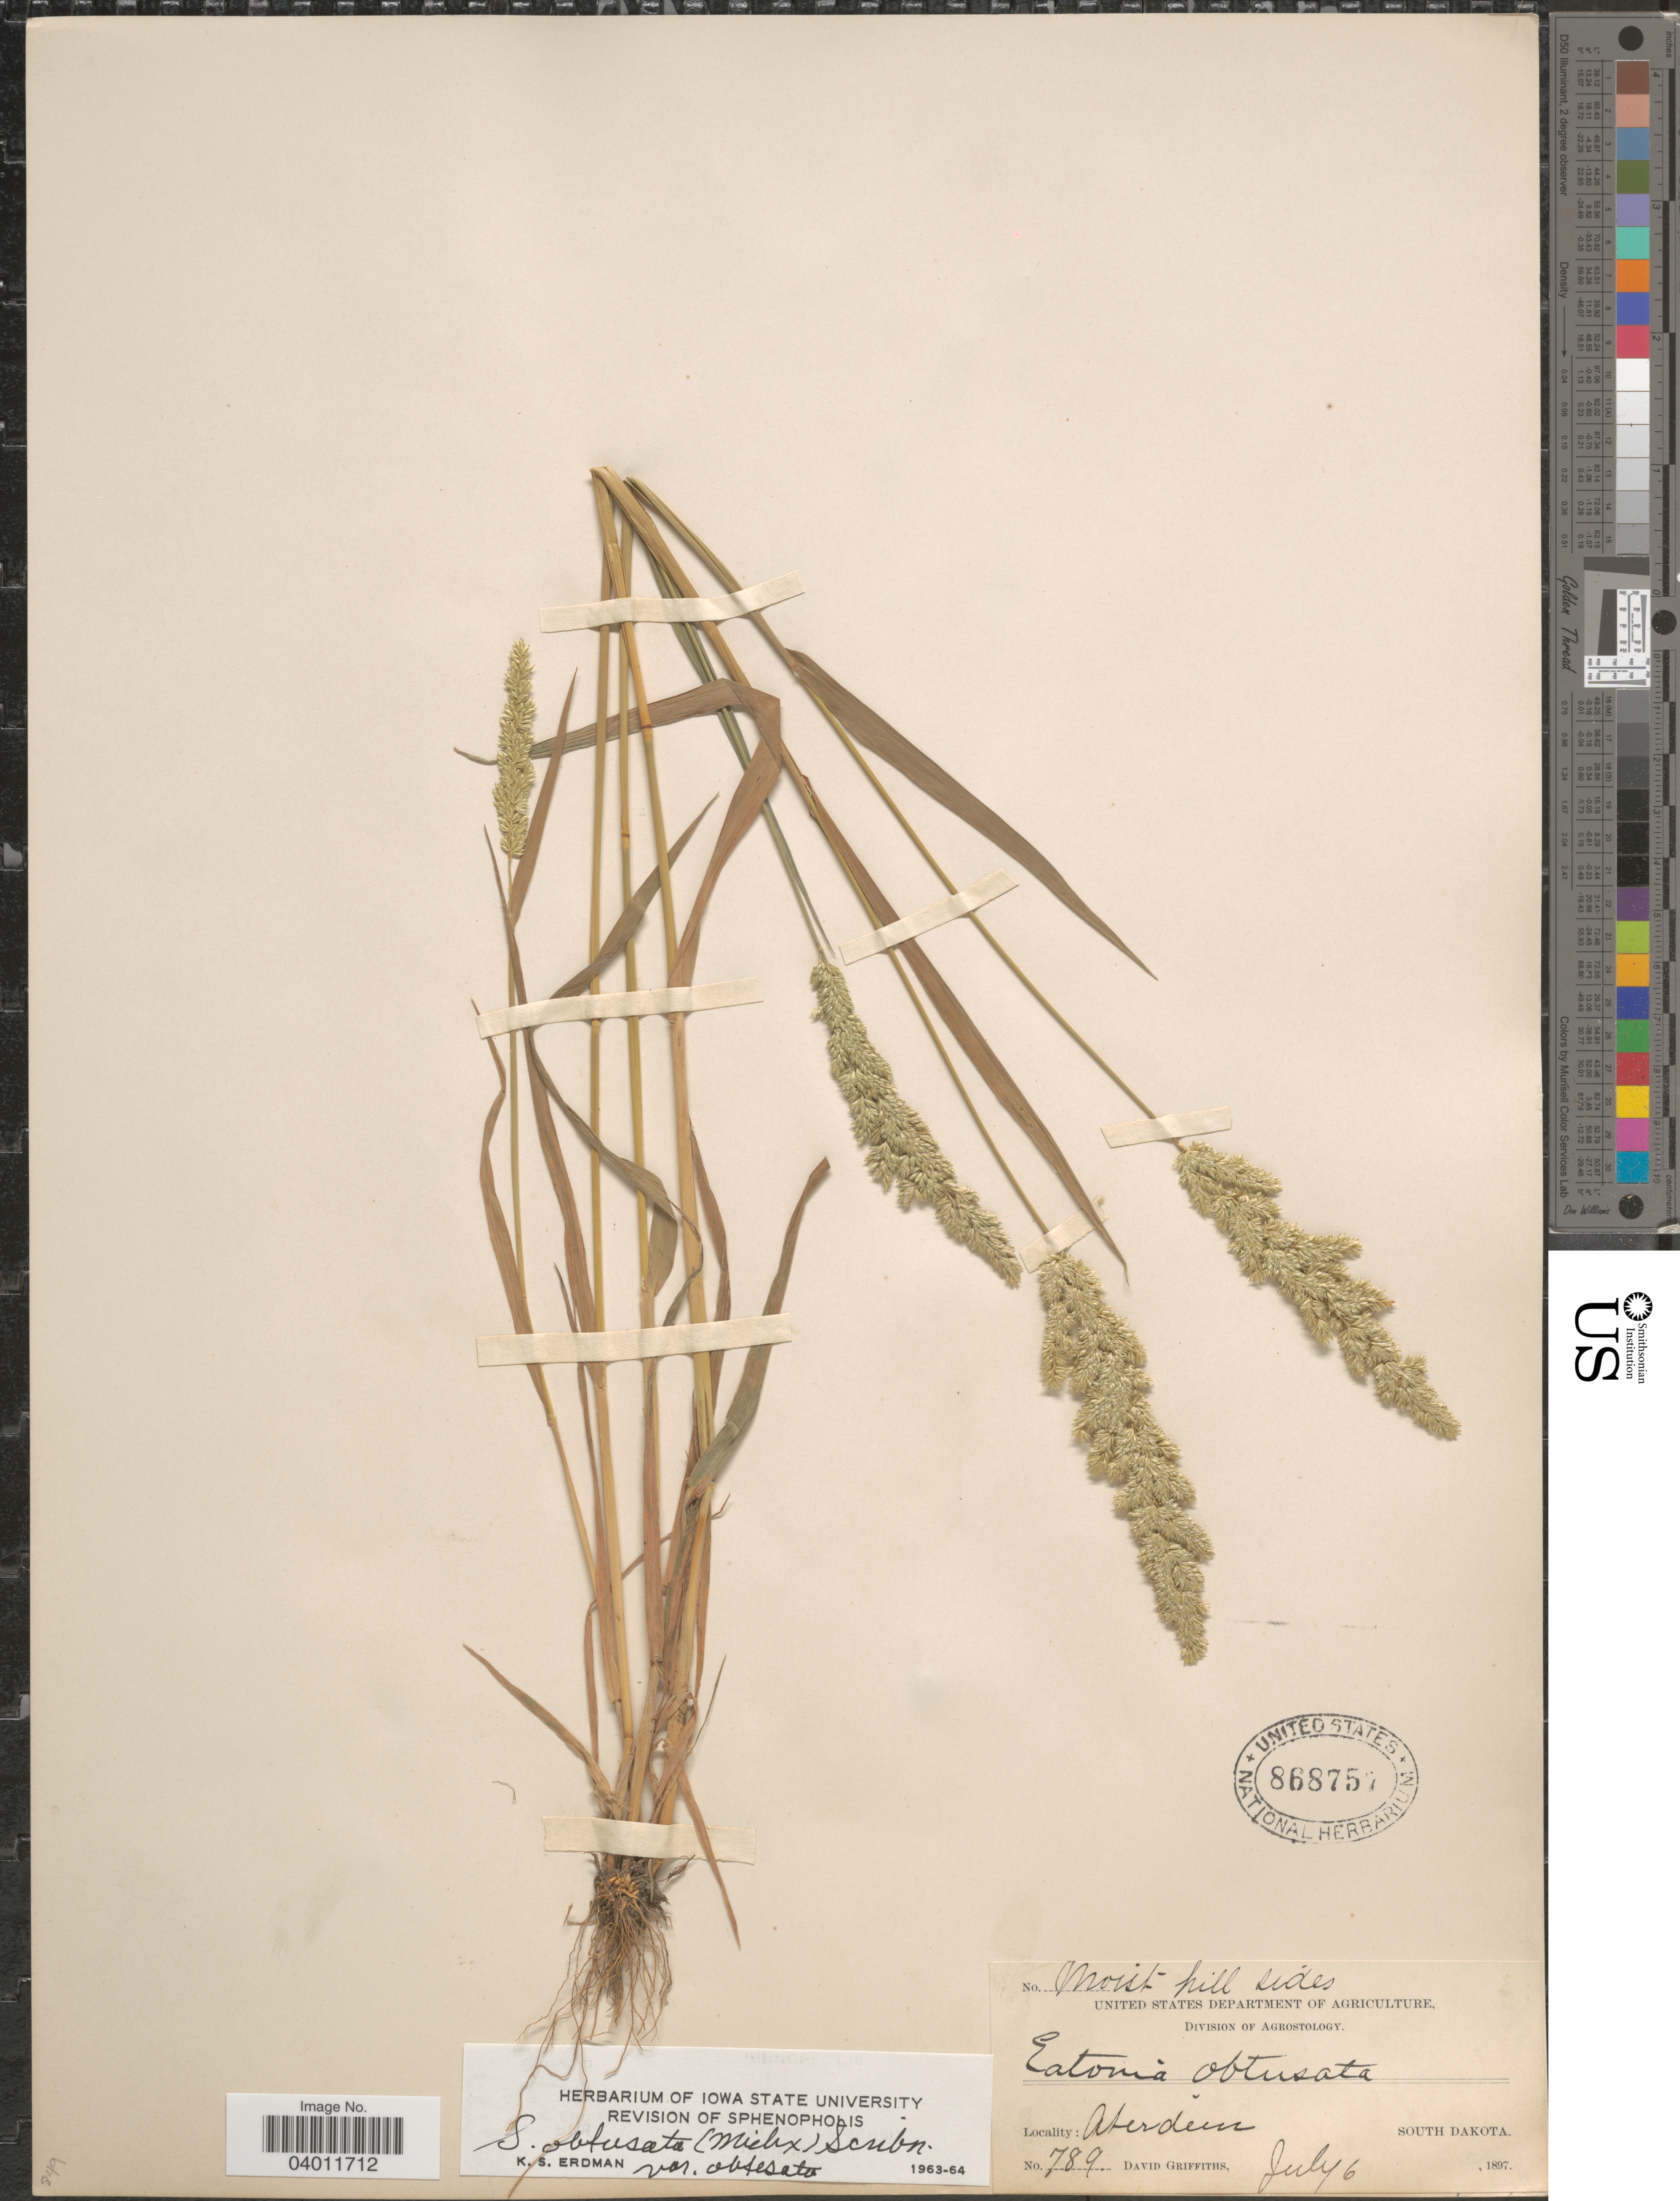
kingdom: Plantae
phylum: Tracheophyta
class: Liliopsida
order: Poales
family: Poaceae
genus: Sphenopholis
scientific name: Sphenopholis obtusata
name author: (Michx.) Scribn.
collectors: D. Griffiths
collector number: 789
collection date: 1897-07-06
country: United States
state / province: South Dakota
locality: Aberdeen.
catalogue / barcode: US 868757